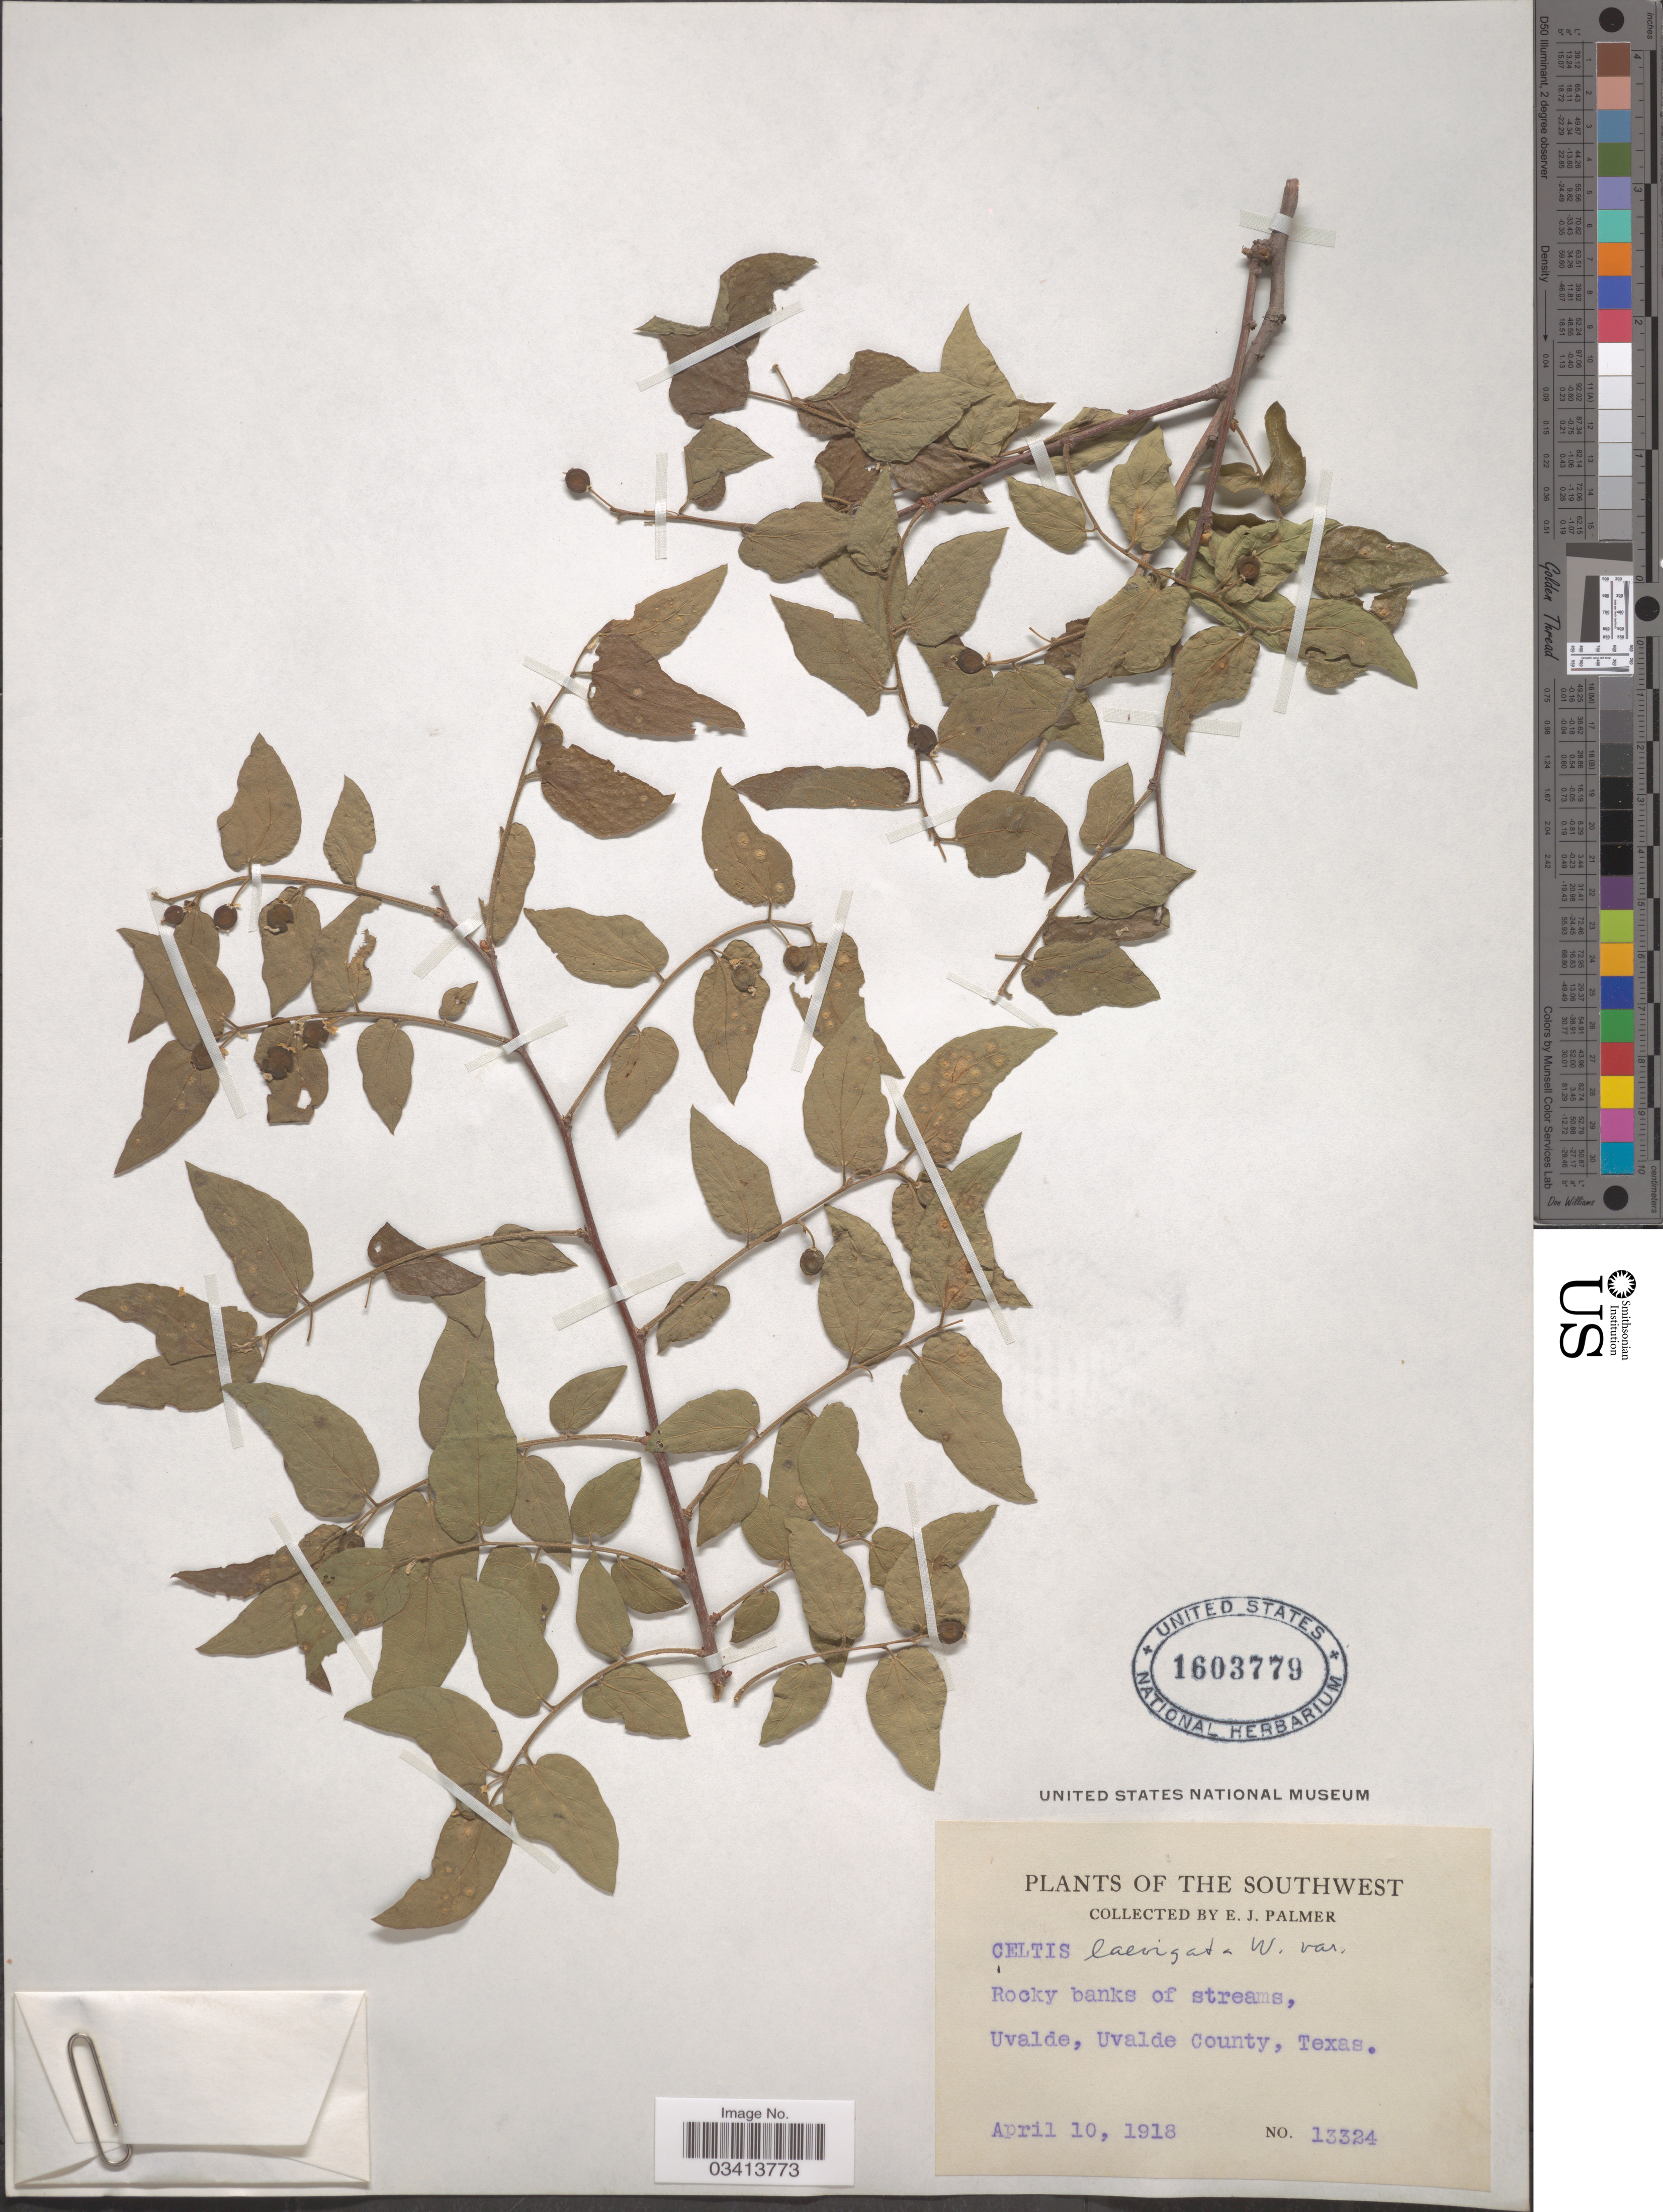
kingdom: Plantae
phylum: Tracheophyta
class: Magnoliopsida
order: Rosales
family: Cannabaceae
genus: Celtis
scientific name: Celtis laevigata var. texana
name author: Sarg.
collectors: E. J. Palmer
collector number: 13324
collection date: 1918-04-10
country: United States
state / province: Texas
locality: The Southwest. Rocky banks of streams, Uvalde, Uvalde County.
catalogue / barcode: US 1603779